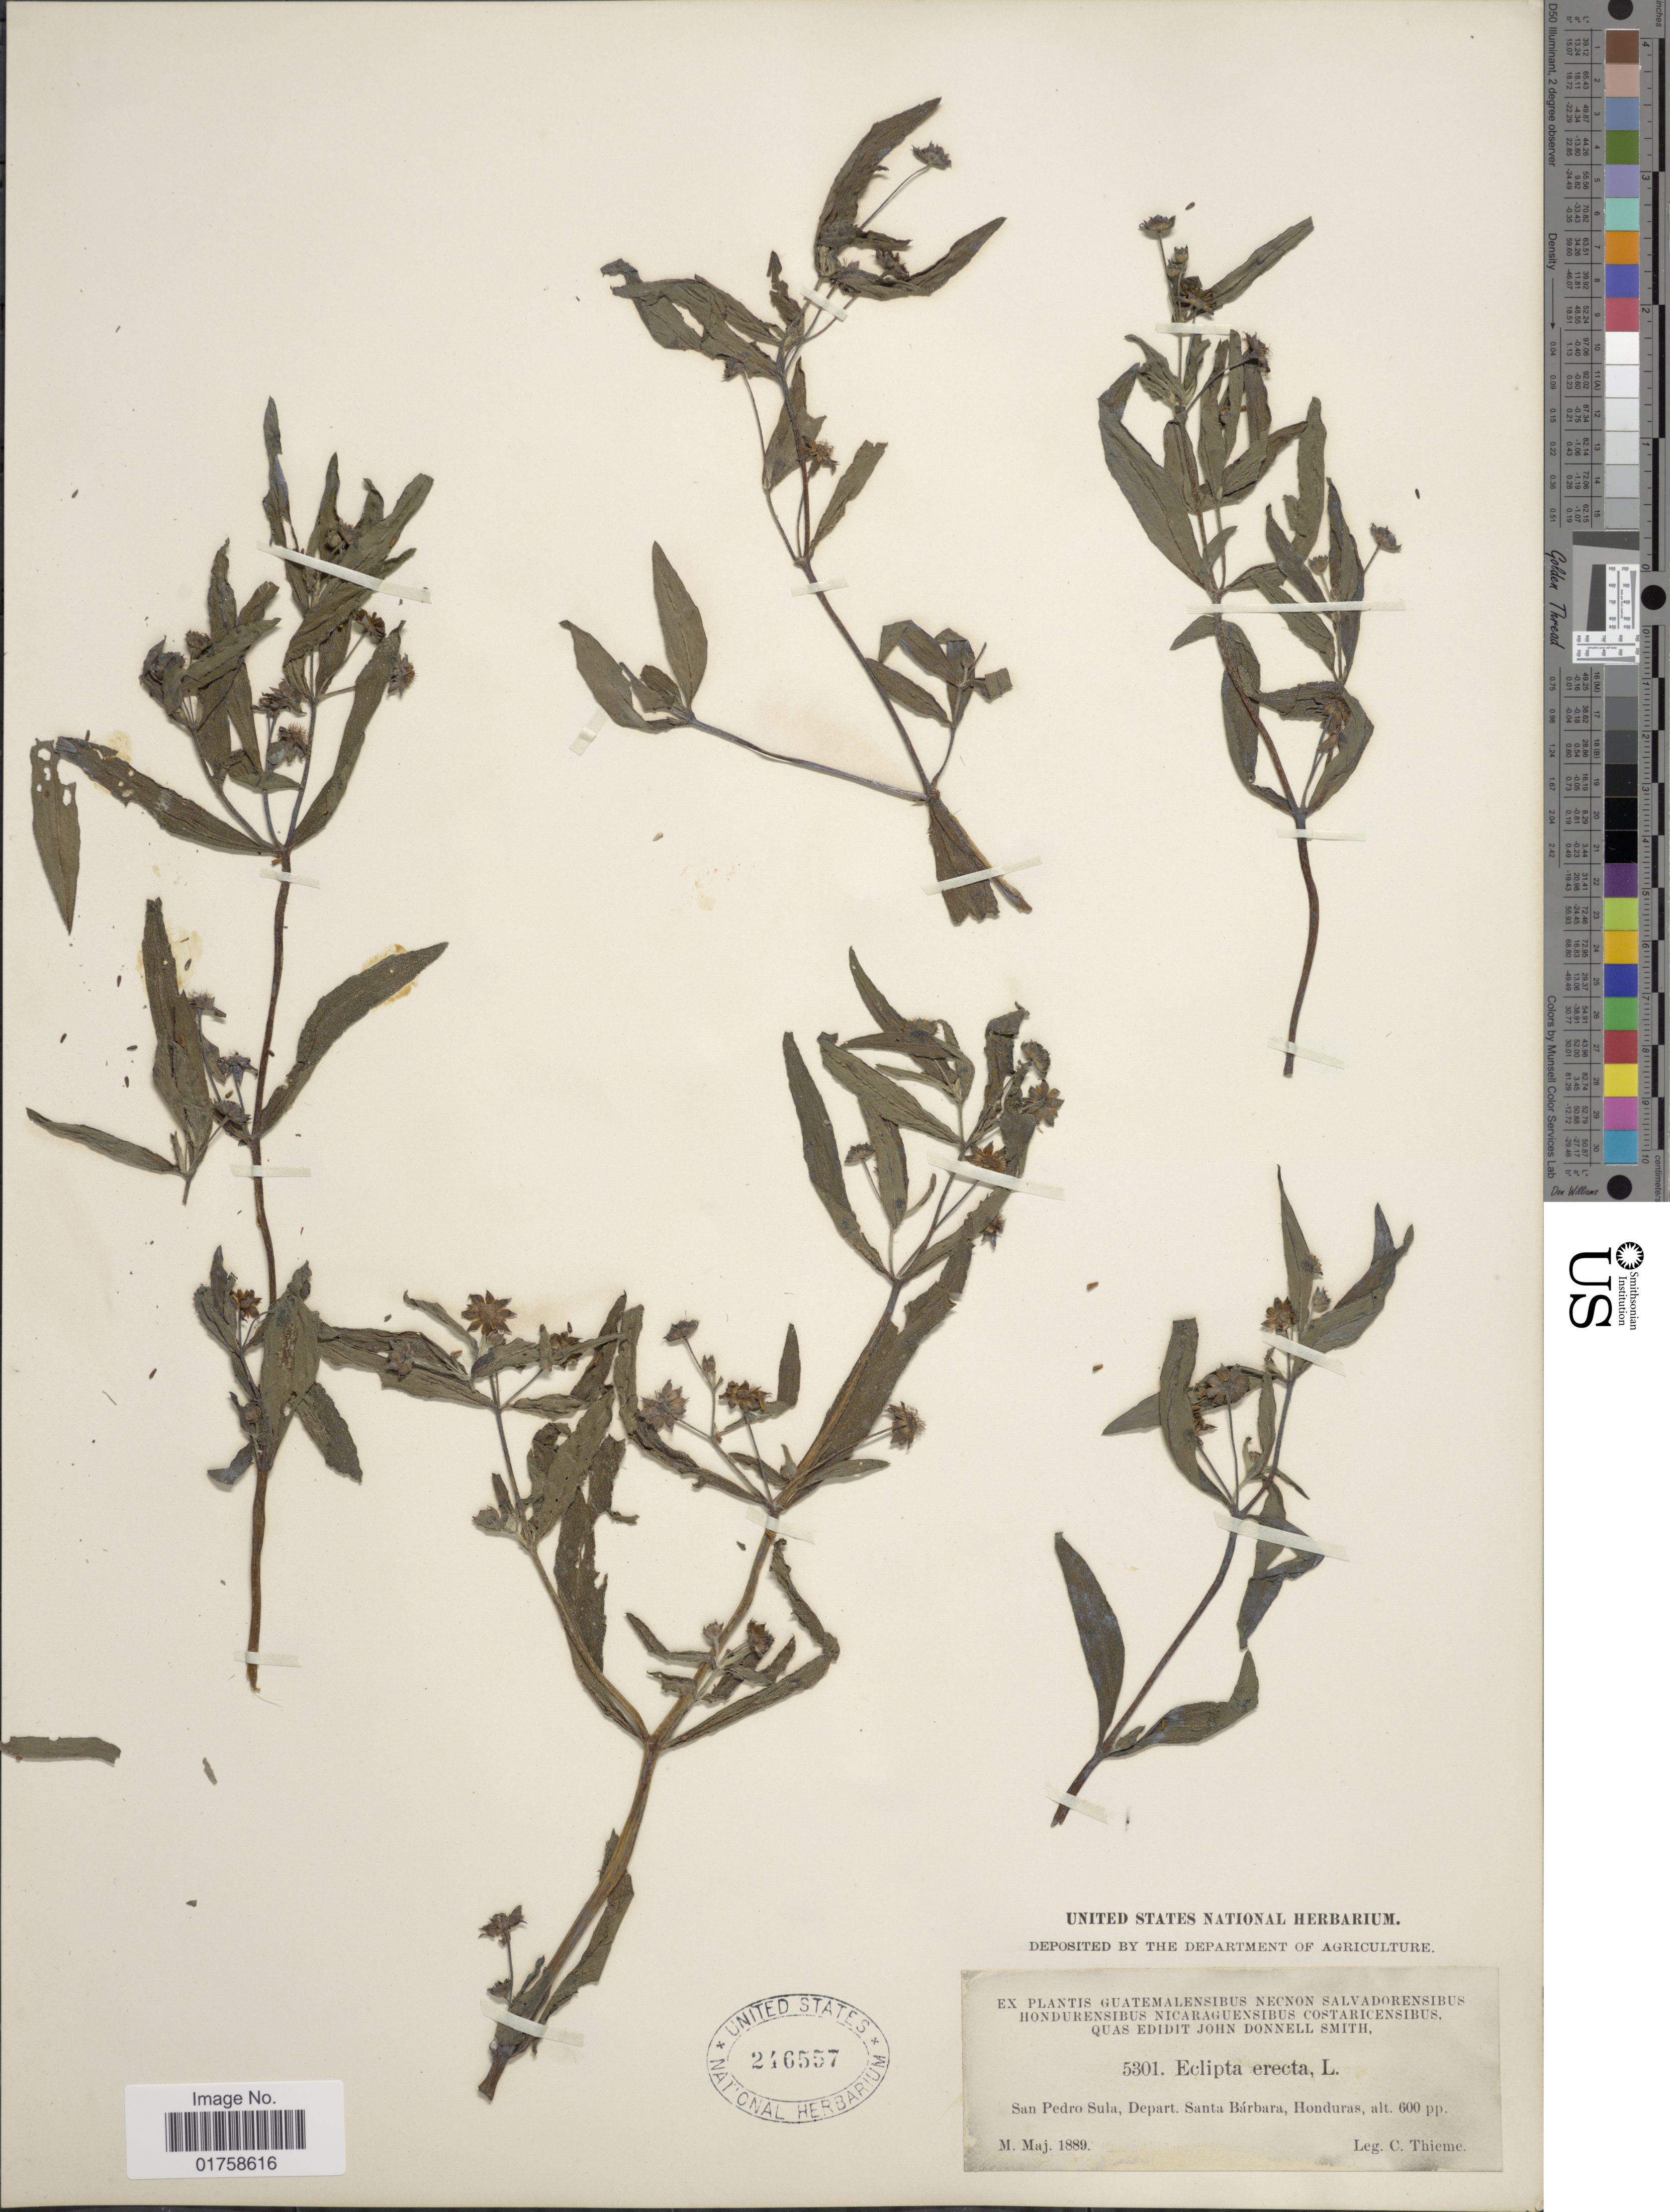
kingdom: Plantae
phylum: Tracheophyta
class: Magnoliopsida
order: Asterales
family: Asteraceae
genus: Eclipta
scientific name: Eclipta erecta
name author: L.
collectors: C. Thieme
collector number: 5301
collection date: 1889-05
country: Honduras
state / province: Santa Bárbara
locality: San Pedro Sula, Depart. Santa Barbara, Honduras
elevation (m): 183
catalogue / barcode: US 246557